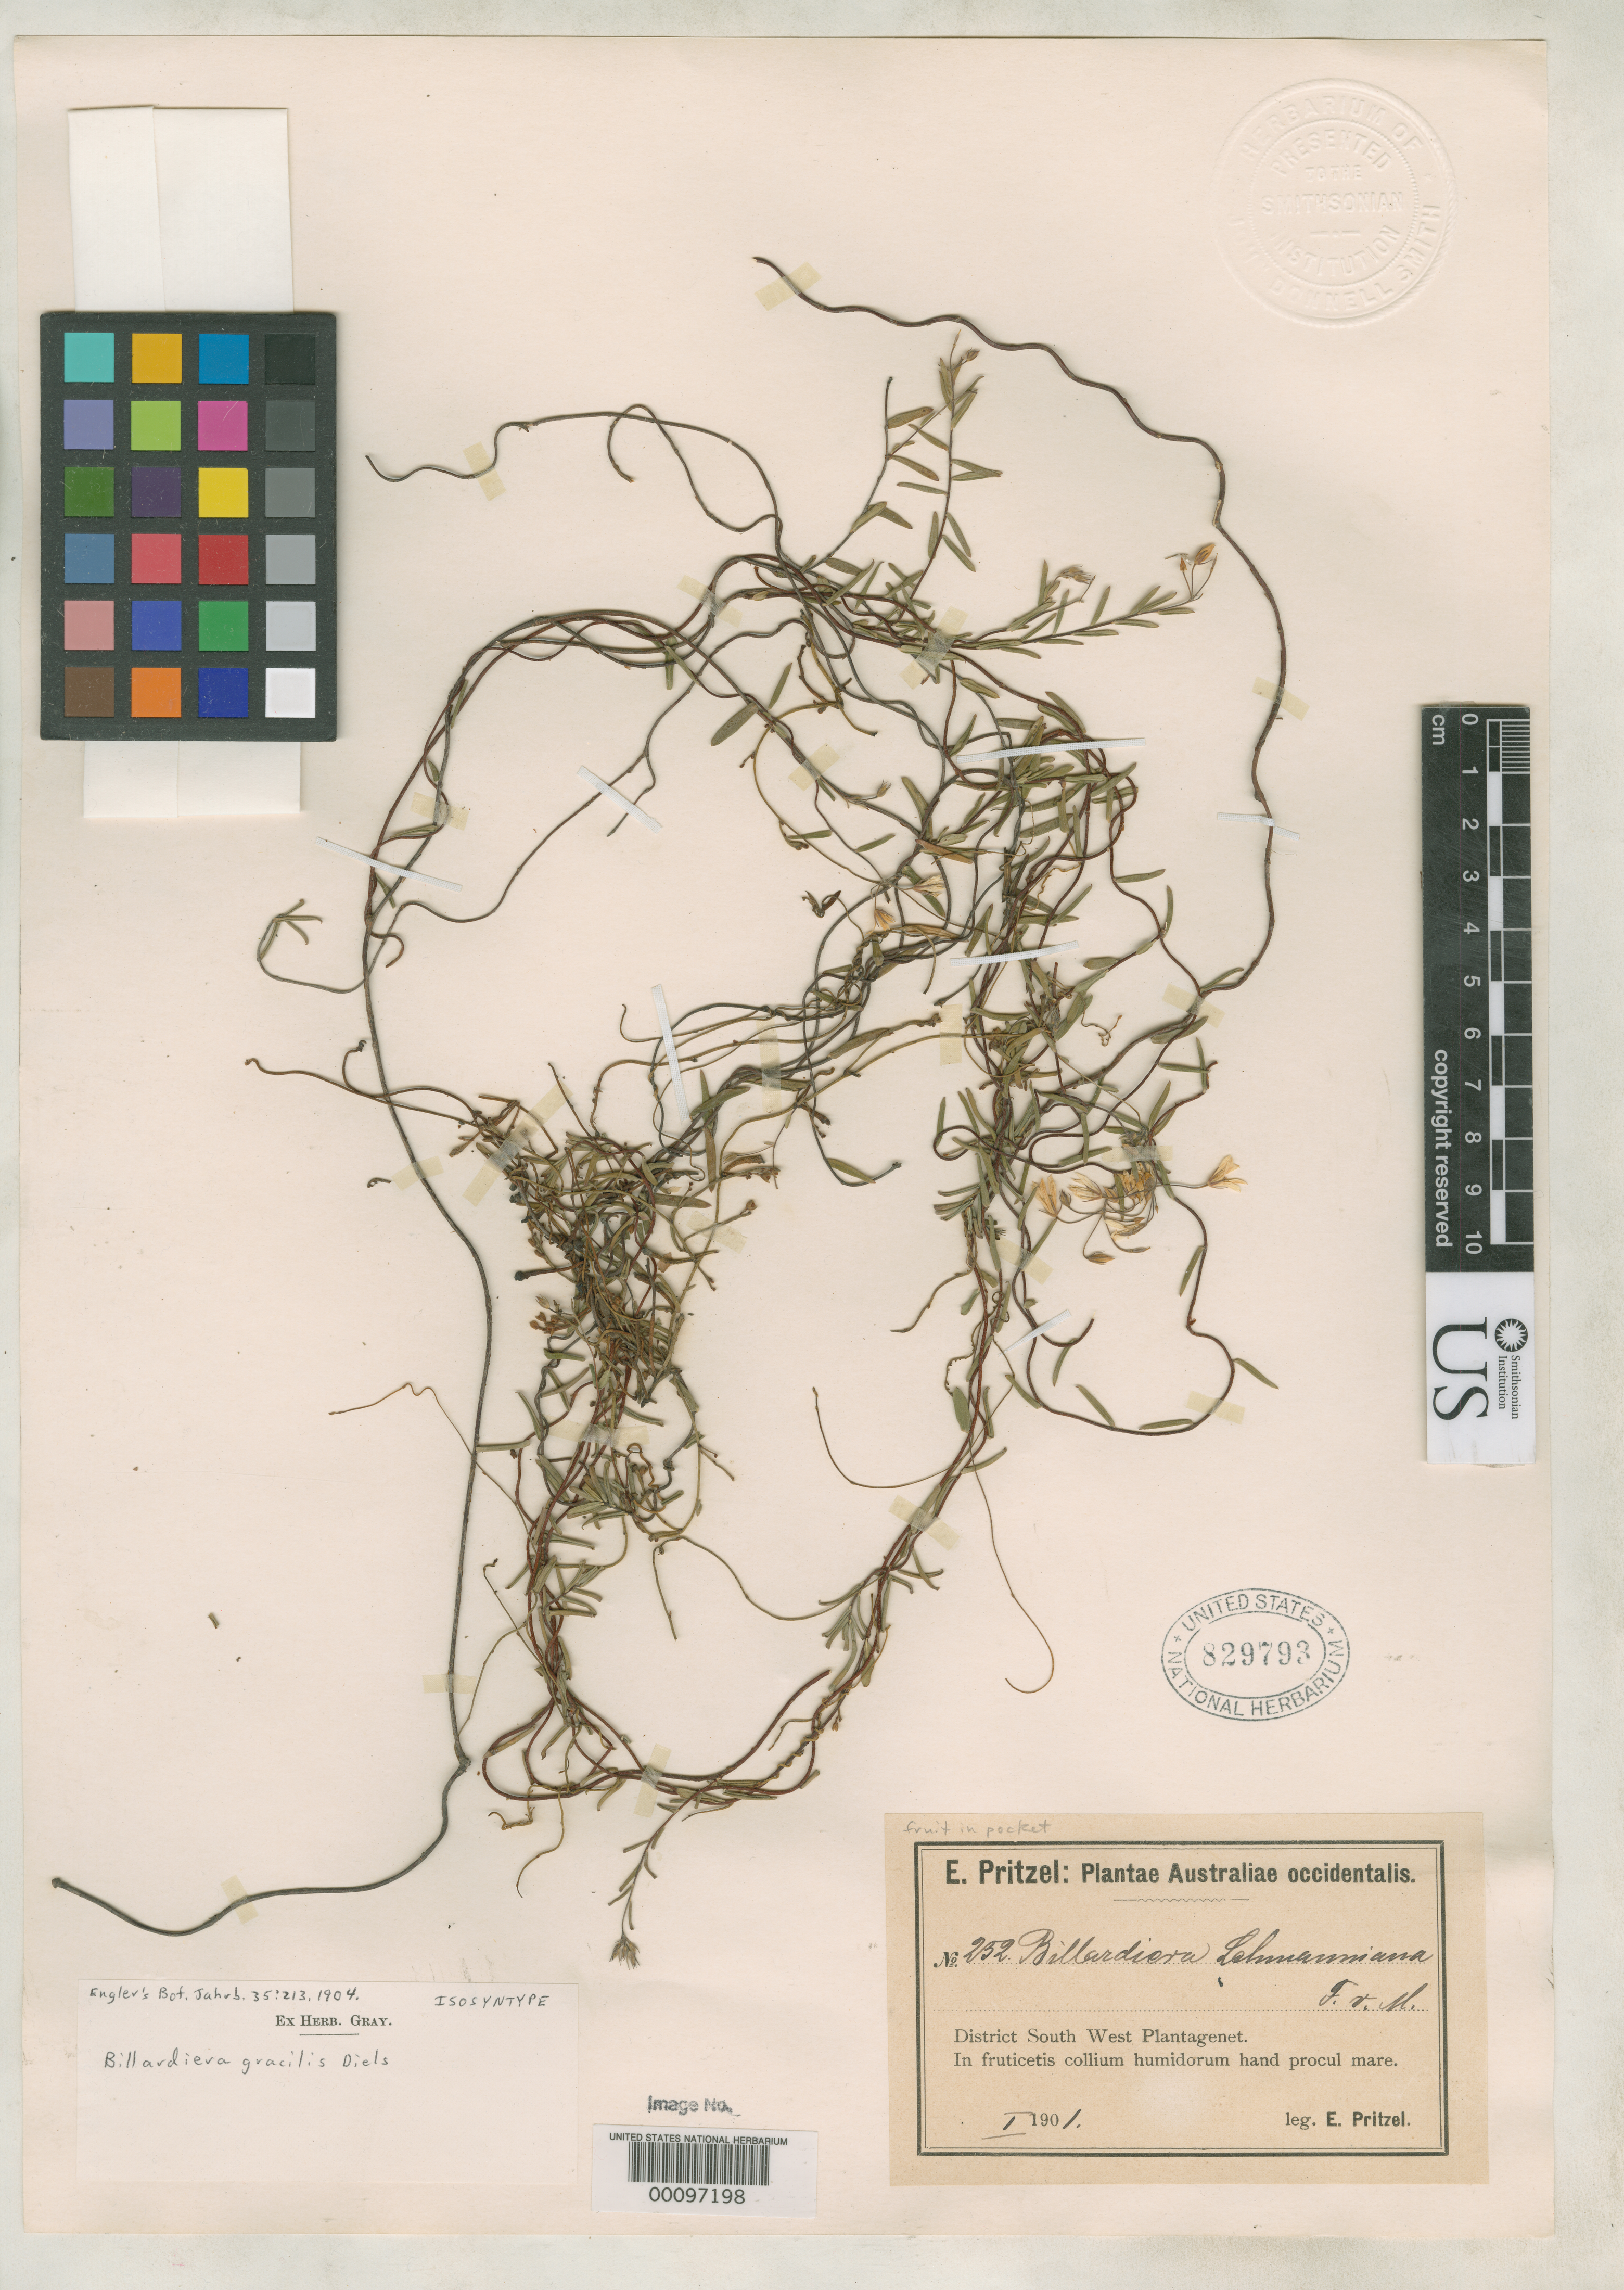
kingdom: Plantae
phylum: Tracheophyta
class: Magnoliopsida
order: Apiales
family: Pittosporaceae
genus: Billardiera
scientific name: Billardiera gracilis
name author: Diels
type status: Isosyntype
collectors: E. G. Pritzel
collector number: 252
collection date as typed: Jan 1901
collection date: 1901-01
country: Australia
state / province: Western Australia (?)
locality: Plantagenet.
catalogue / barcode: US 829793